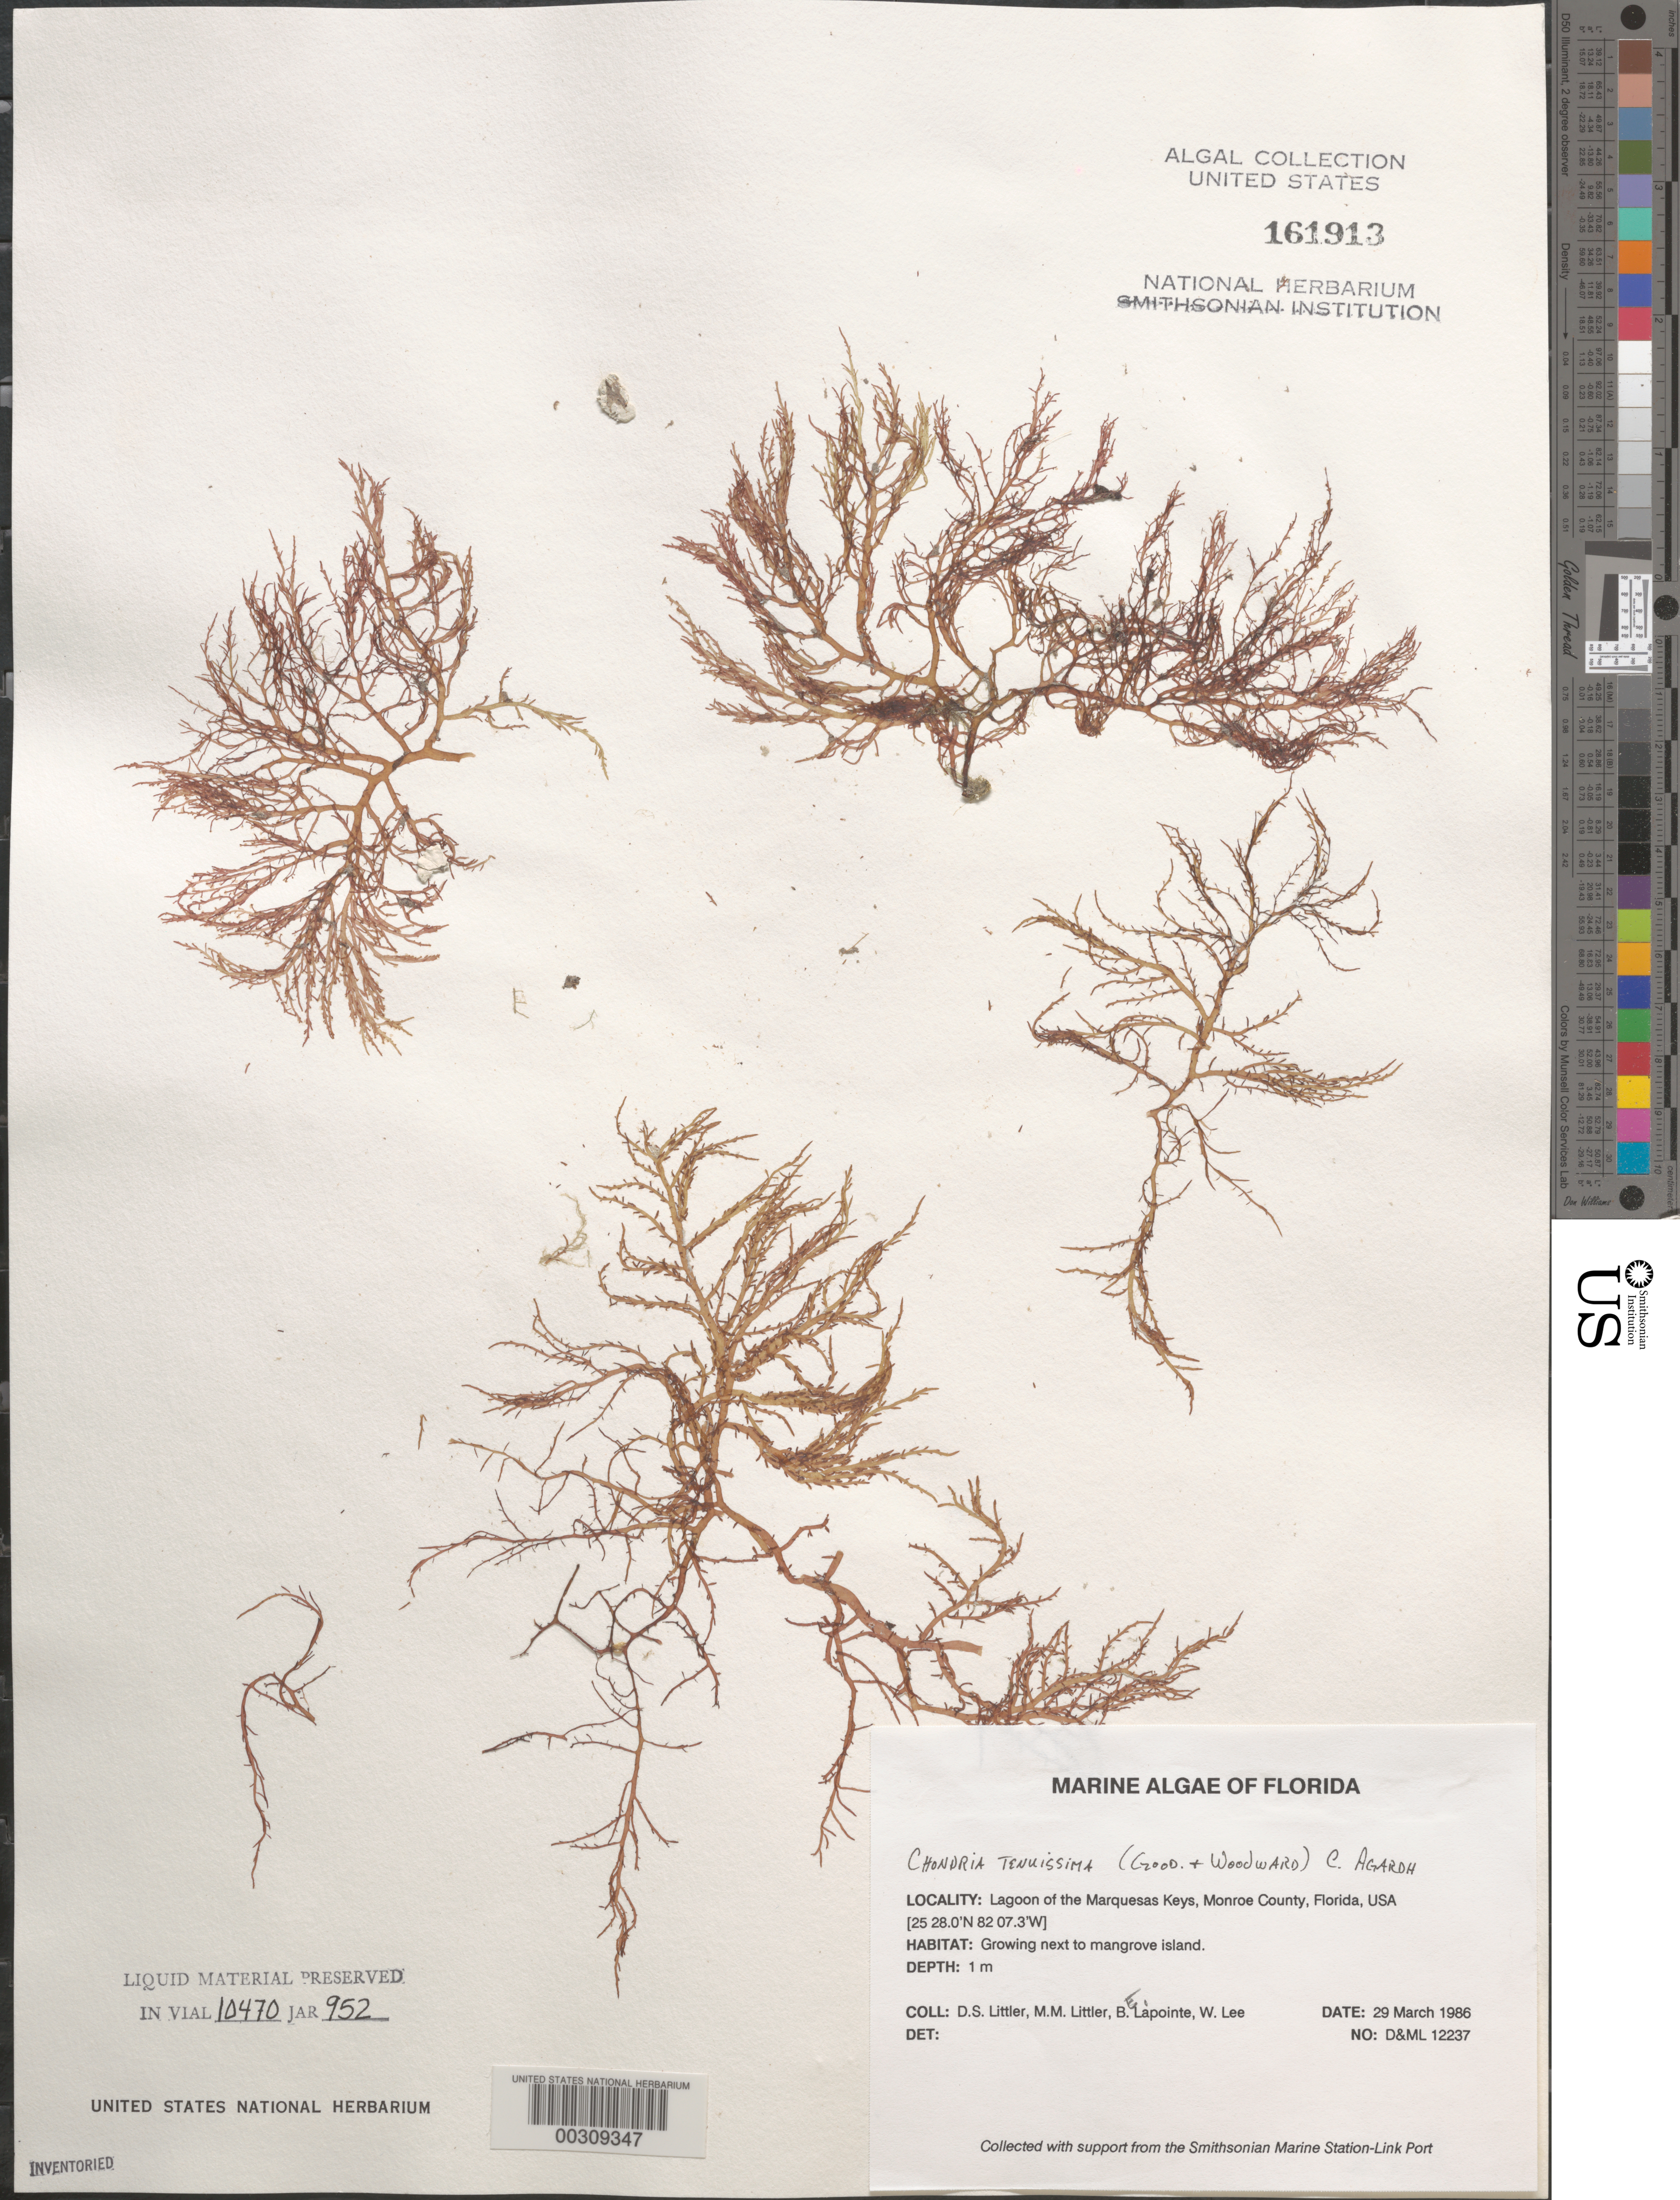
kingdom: Plantae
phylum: Rhodophyta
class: Florideophyceae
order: Ceramiales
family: Rhodomelaceae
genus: Chondria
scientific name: Chondria capillaris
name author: M.J. Wynne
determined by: Algae name updating Project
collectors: D. S. Littler, M. M. Littler, B. Lapointe & W. Lee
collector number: D&ML 12237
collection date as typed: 29 Mar 1986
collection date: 1986-03-29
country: United States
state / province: Florida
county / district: Monroe County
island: Marquesas Keys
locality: Marquesas Keys lagoon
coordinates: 25 28.0' N, 82 07.3' W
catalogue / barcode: US 161913